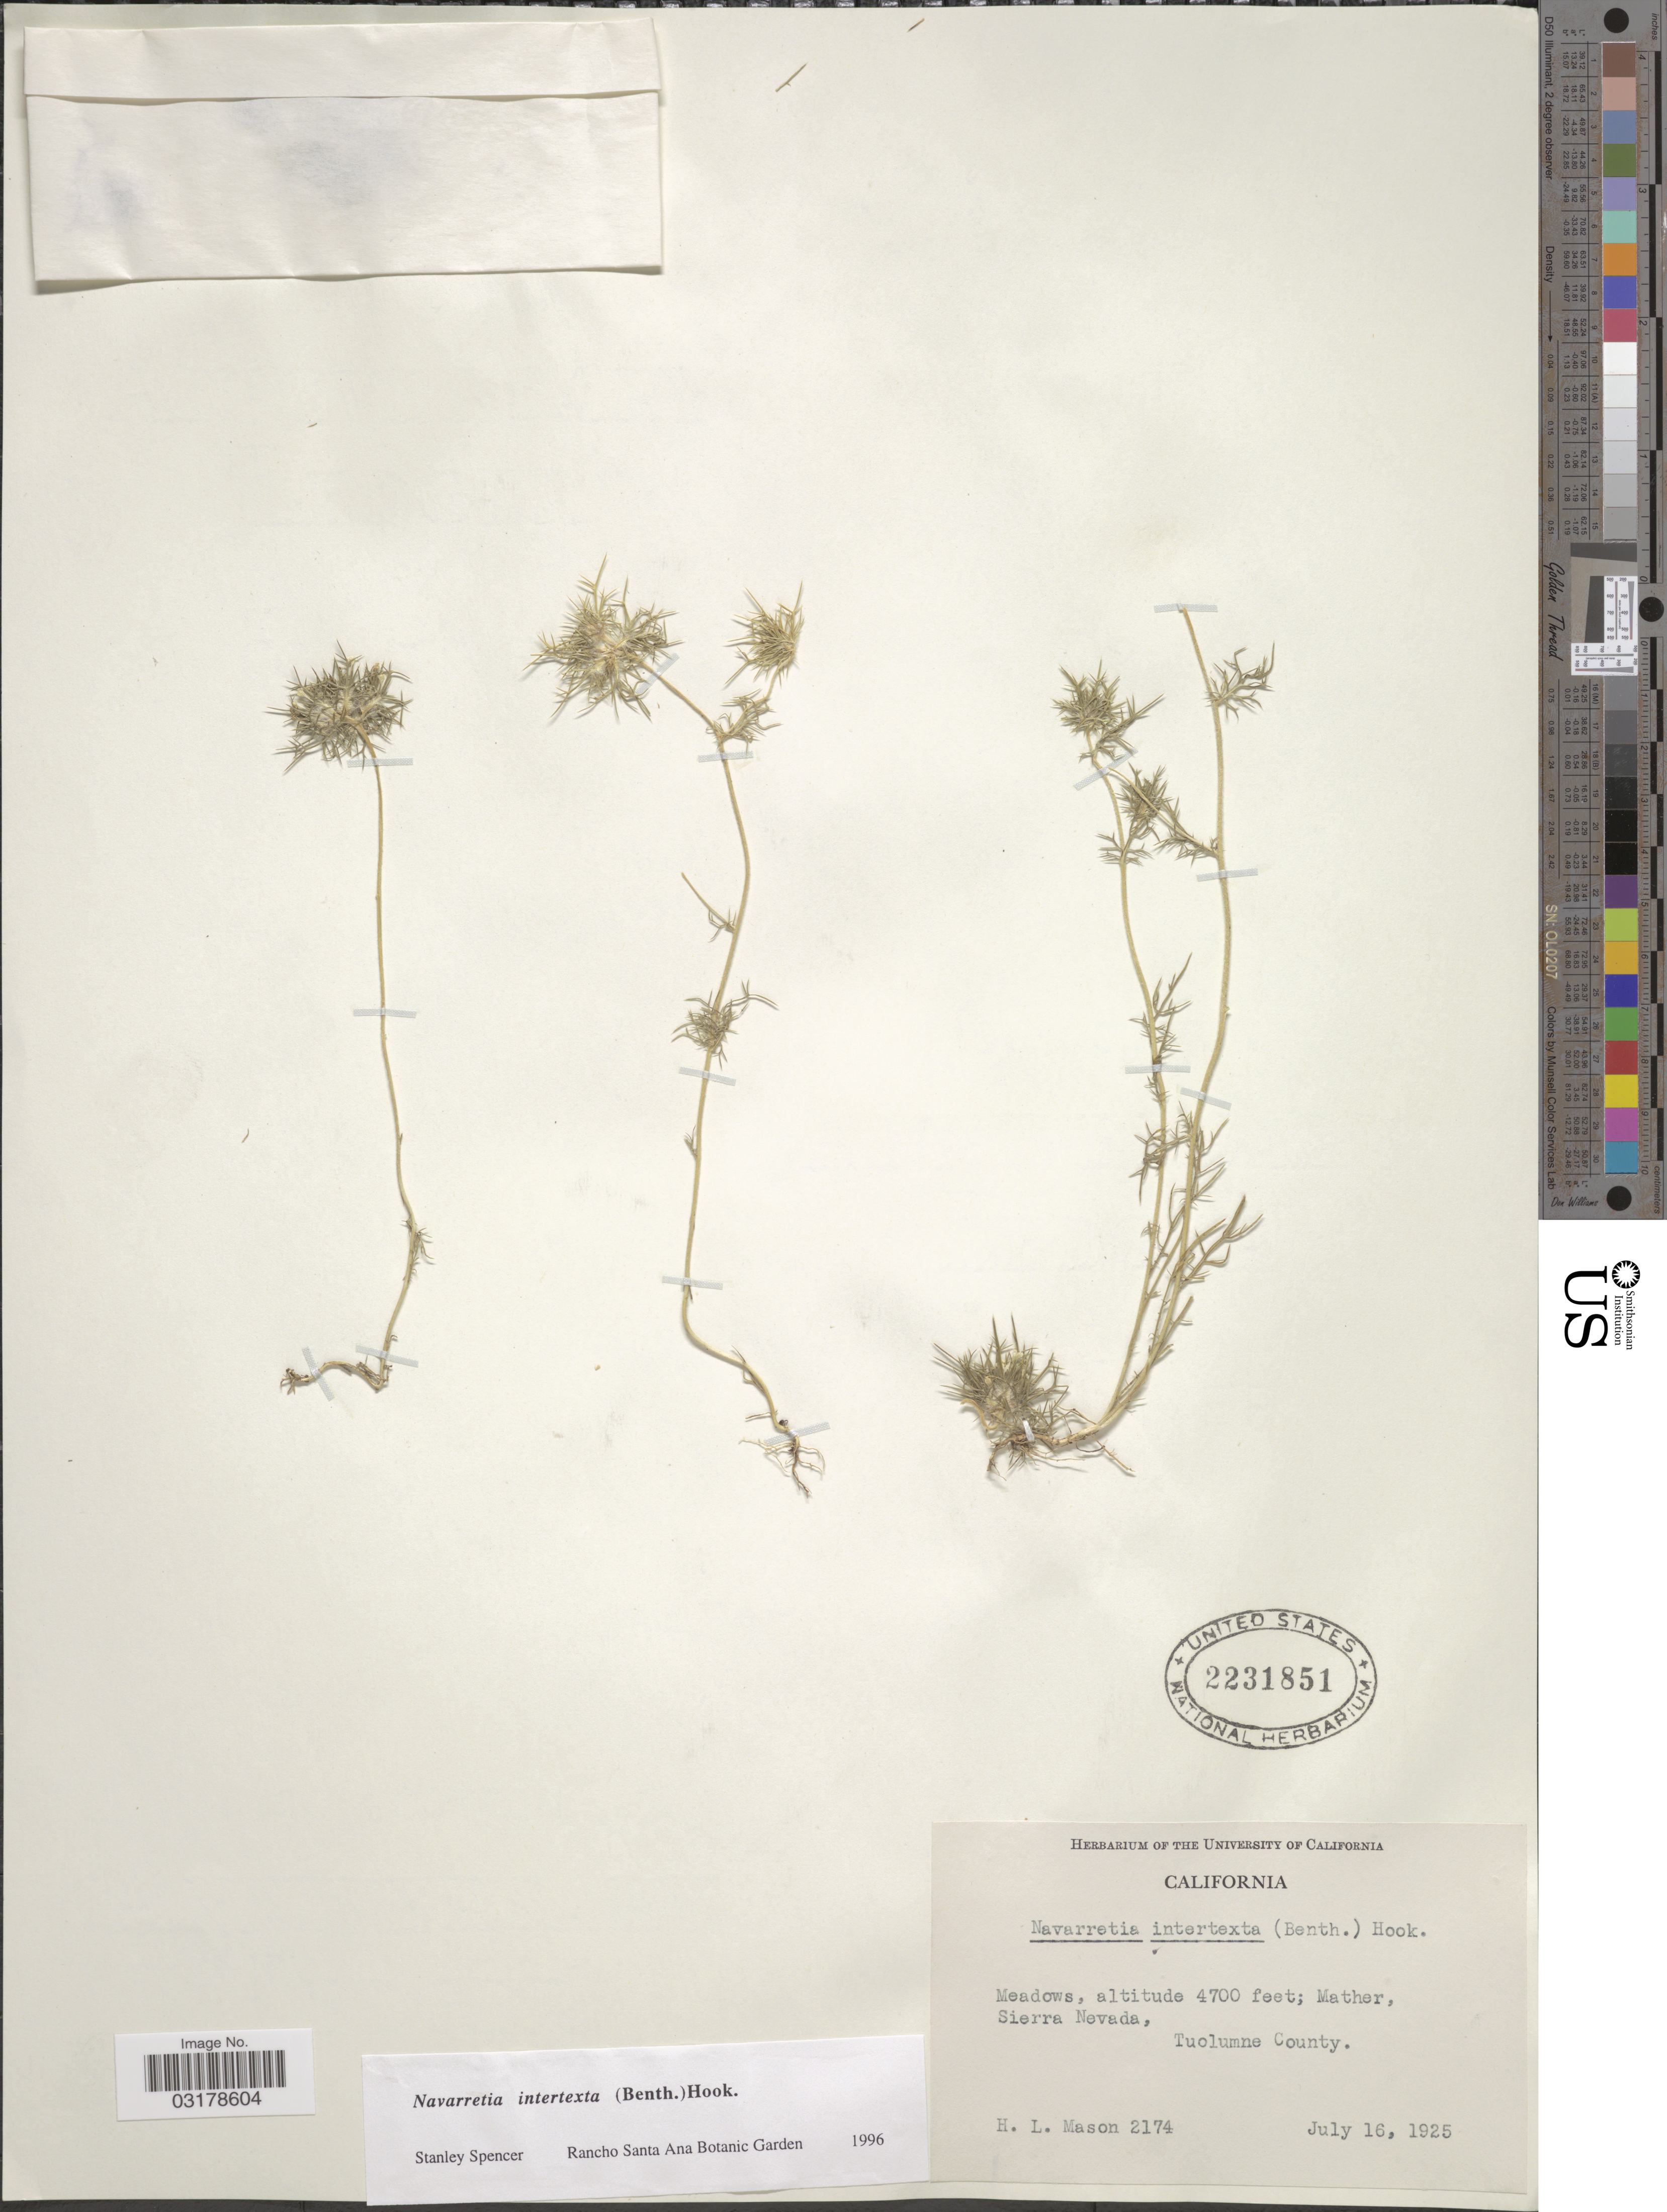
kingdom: Plantae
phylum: Tracheophyta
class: Magnoliopsida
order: Ericales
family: Polemoniaceae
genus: Navarretia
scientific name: Navarretia intertexta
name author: (Benth.) Hook.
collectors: H. L. Mason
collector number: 2174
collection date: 1925-07-16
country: United States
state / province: California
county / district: Tuolumne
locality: Meadows, Mather, Sierra Nevada, Tuolumne County.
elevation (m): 1433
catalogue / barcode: US 2231851